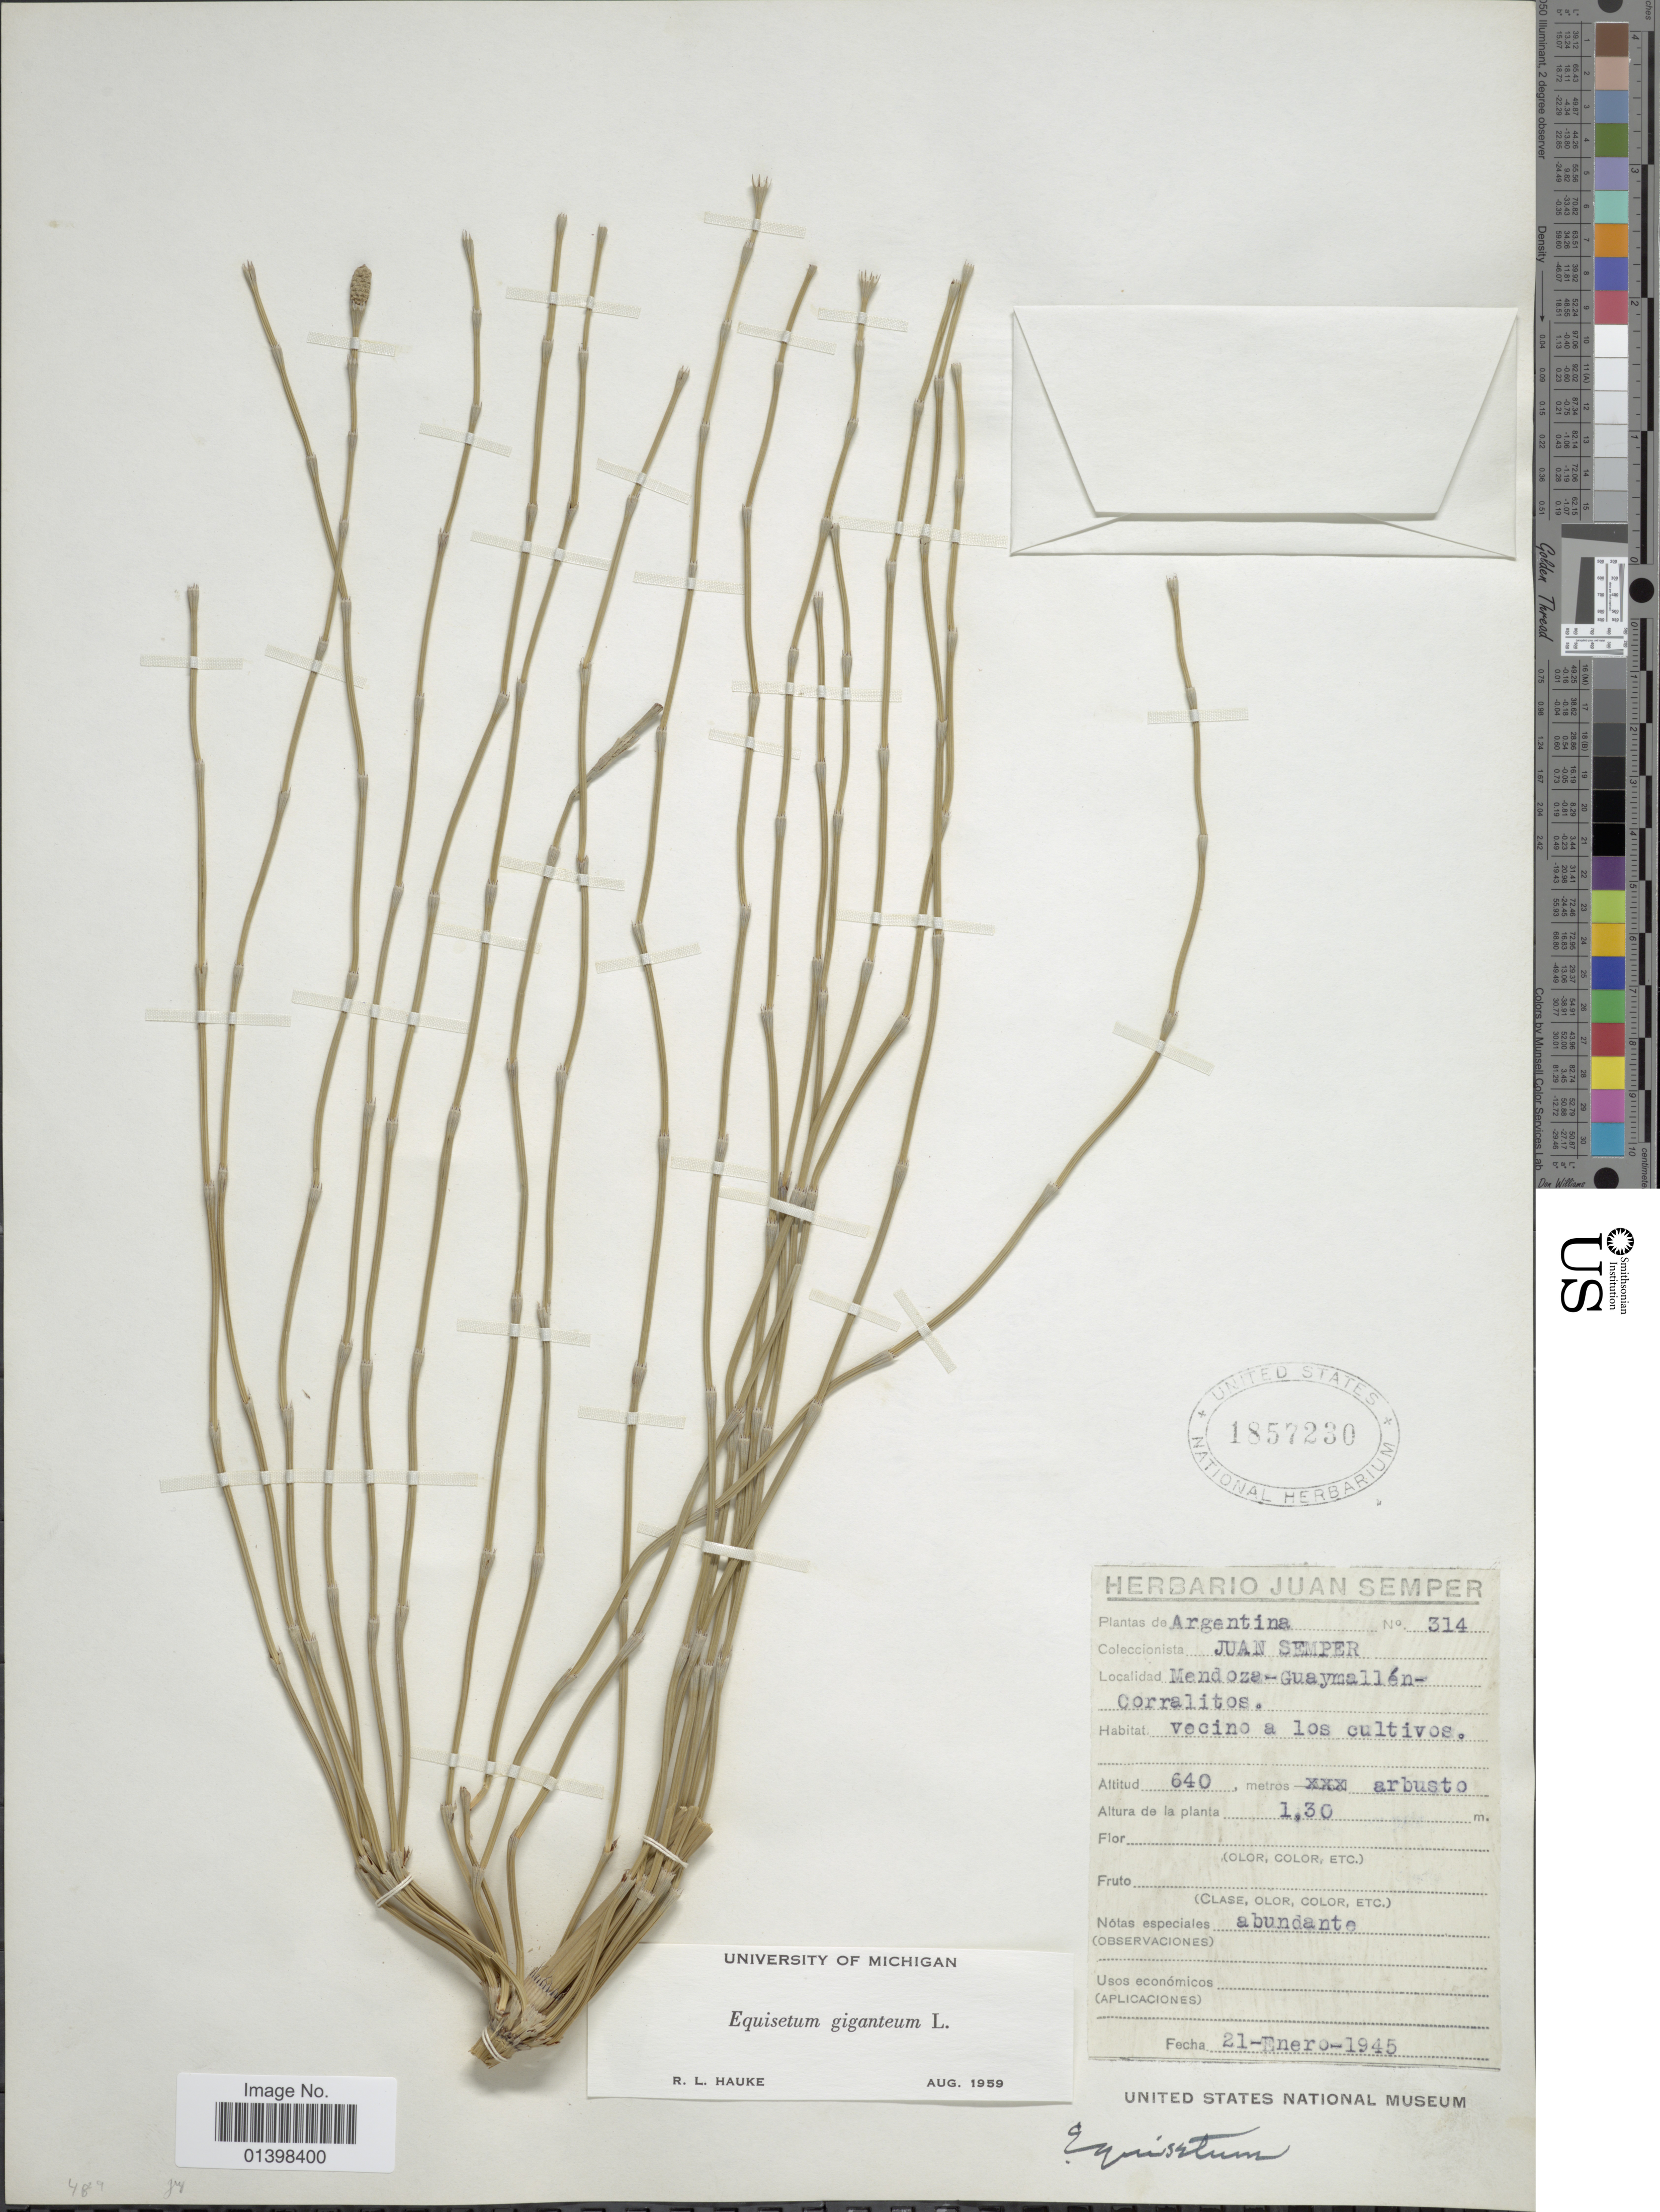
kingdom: Plantae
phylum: Tracheophyta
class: Polypodiopsida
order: Equisetales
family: Equisetaceae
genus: Equisetum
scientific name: Equisetum giganteum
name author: L.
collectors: J. Semper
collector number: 314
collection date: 1945-01-21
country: Argentina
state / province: Mendoza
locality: Mendoza-Guaymallén-Corralitos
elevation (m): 640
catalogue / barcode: US 1857230